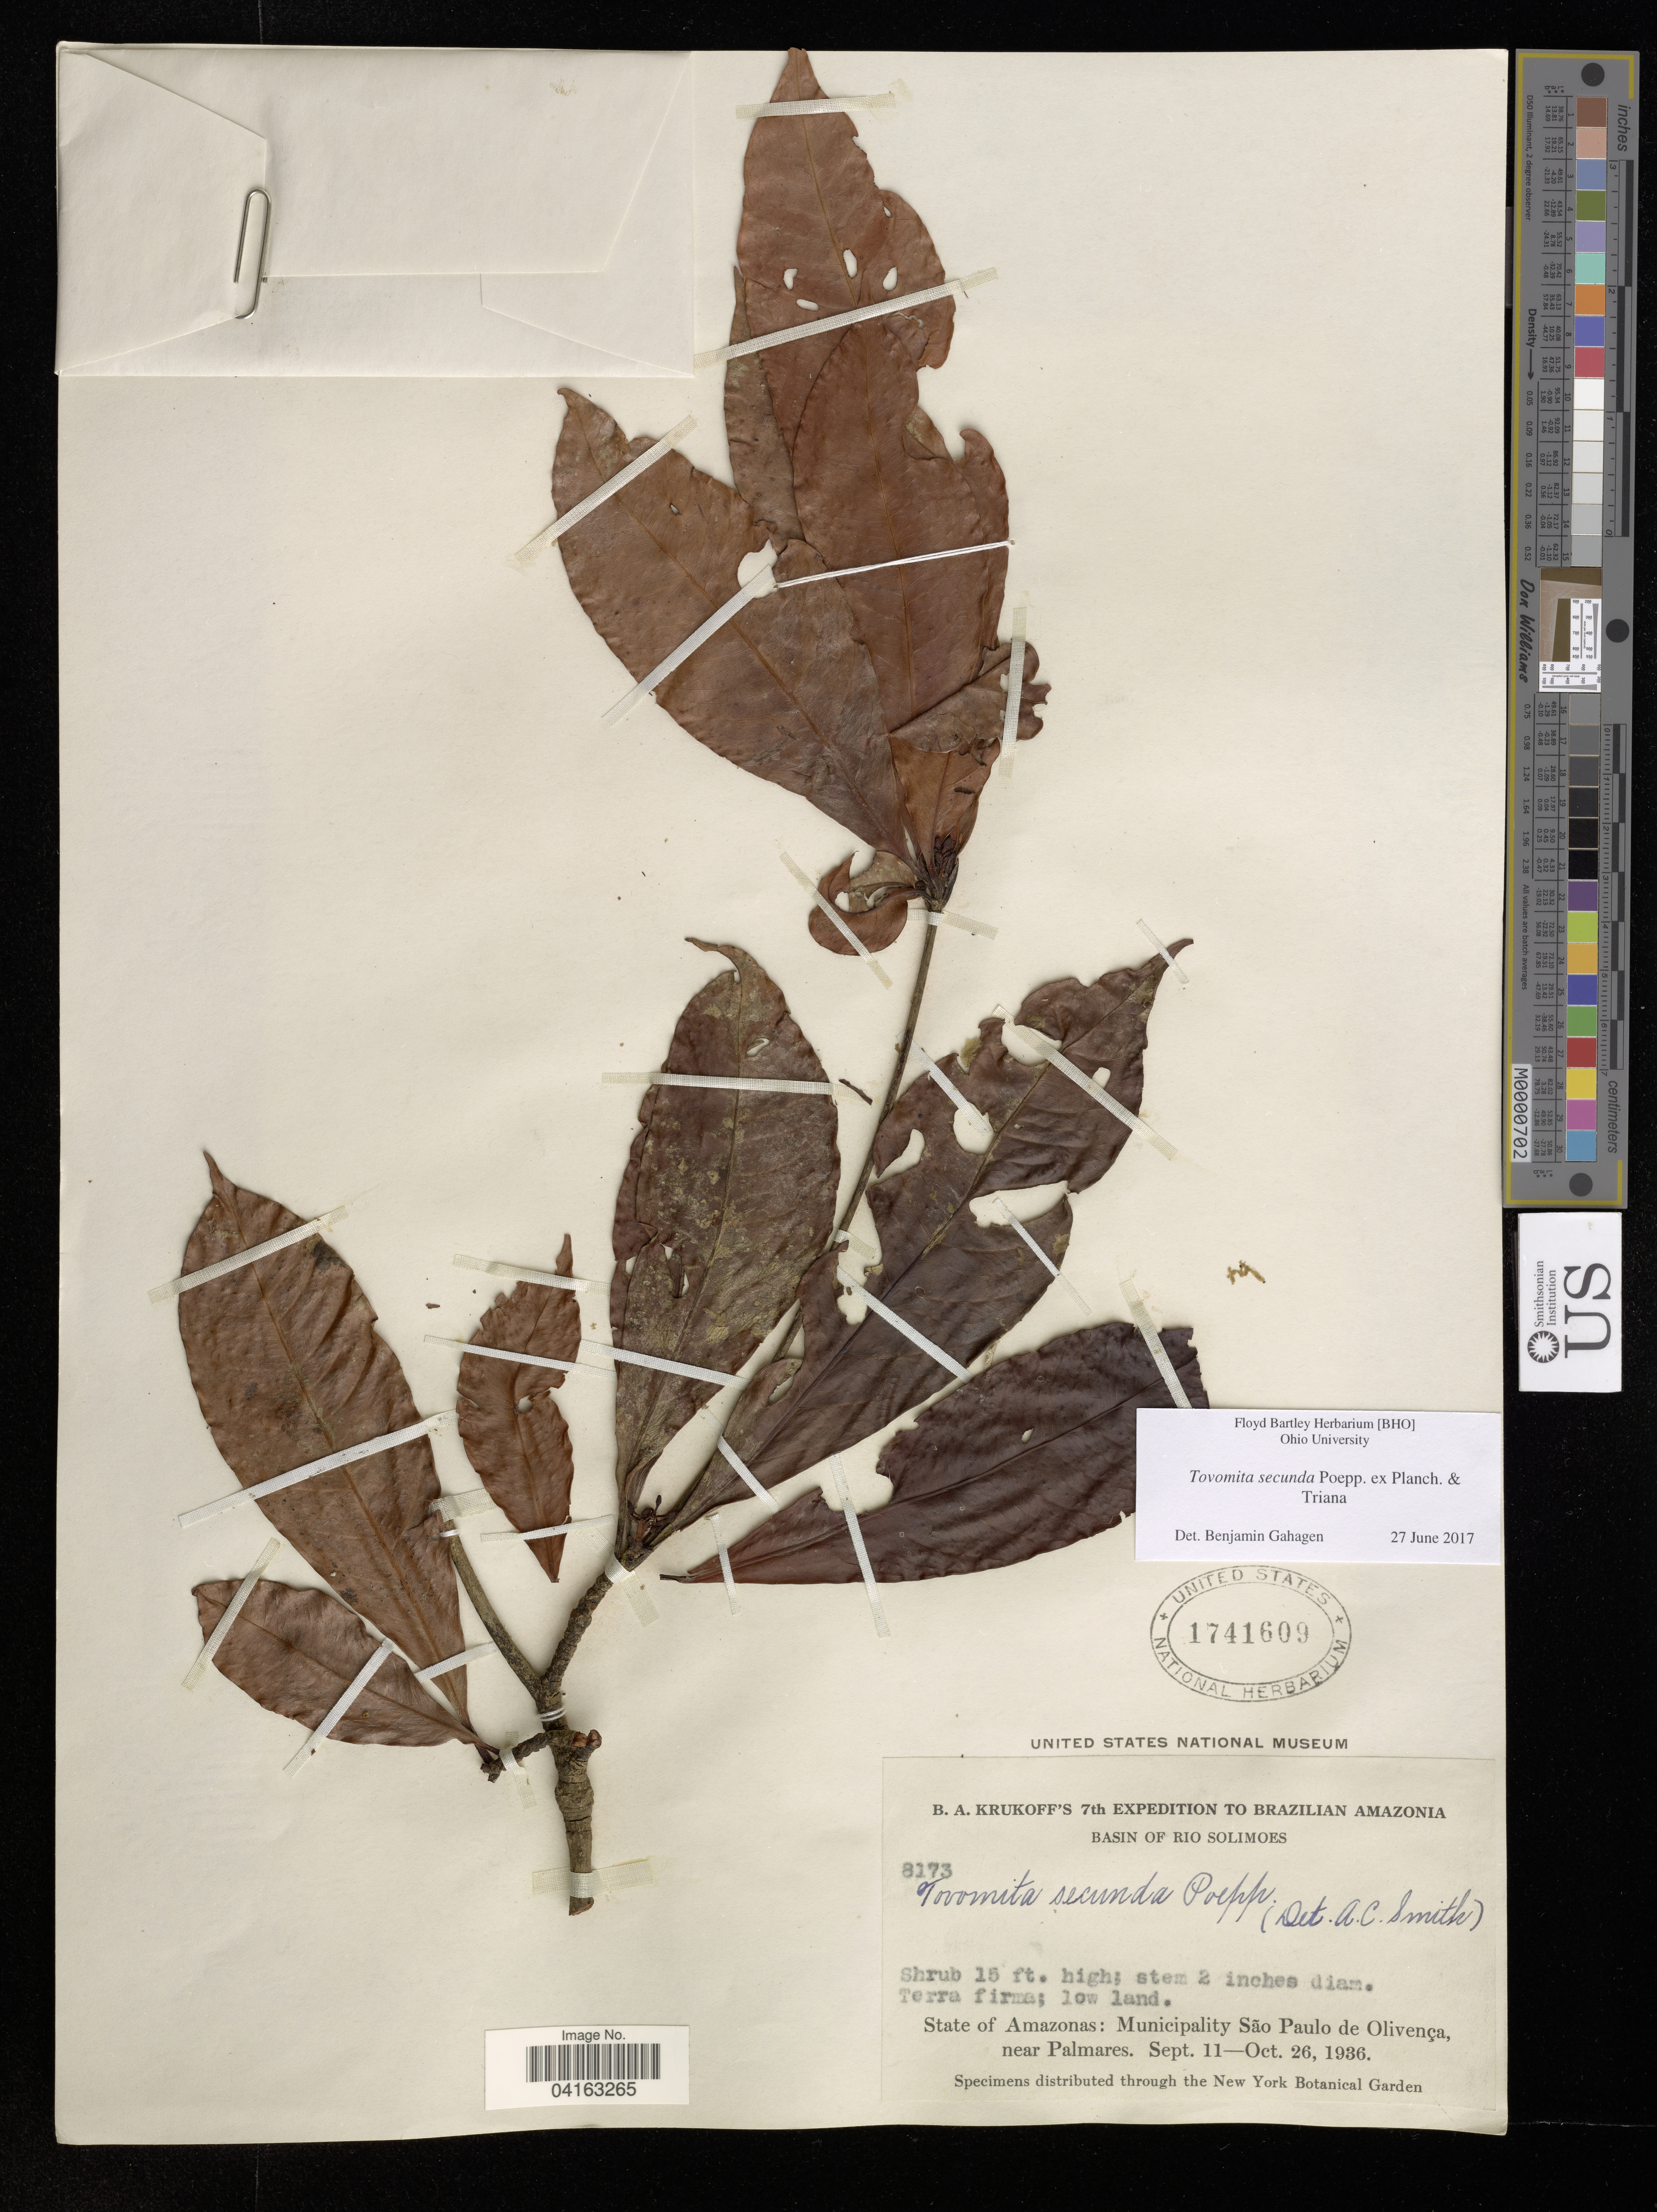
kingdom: Plantae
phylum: Tracheophyta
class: Magnoliopsida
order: Malpighiales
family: Clusiaceae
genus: Tovomita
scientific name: Tovomita secunda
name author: Poepp. ex Planch. & Triana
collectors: B. A. Krukoff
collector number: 8173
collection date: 1936-09-11/1936-10-26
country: Brazil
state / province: Amazonas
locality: Basin of Rio Solimoes. Municipality São Paulo de Olivença, near Palmares.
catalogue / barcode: US 1741609